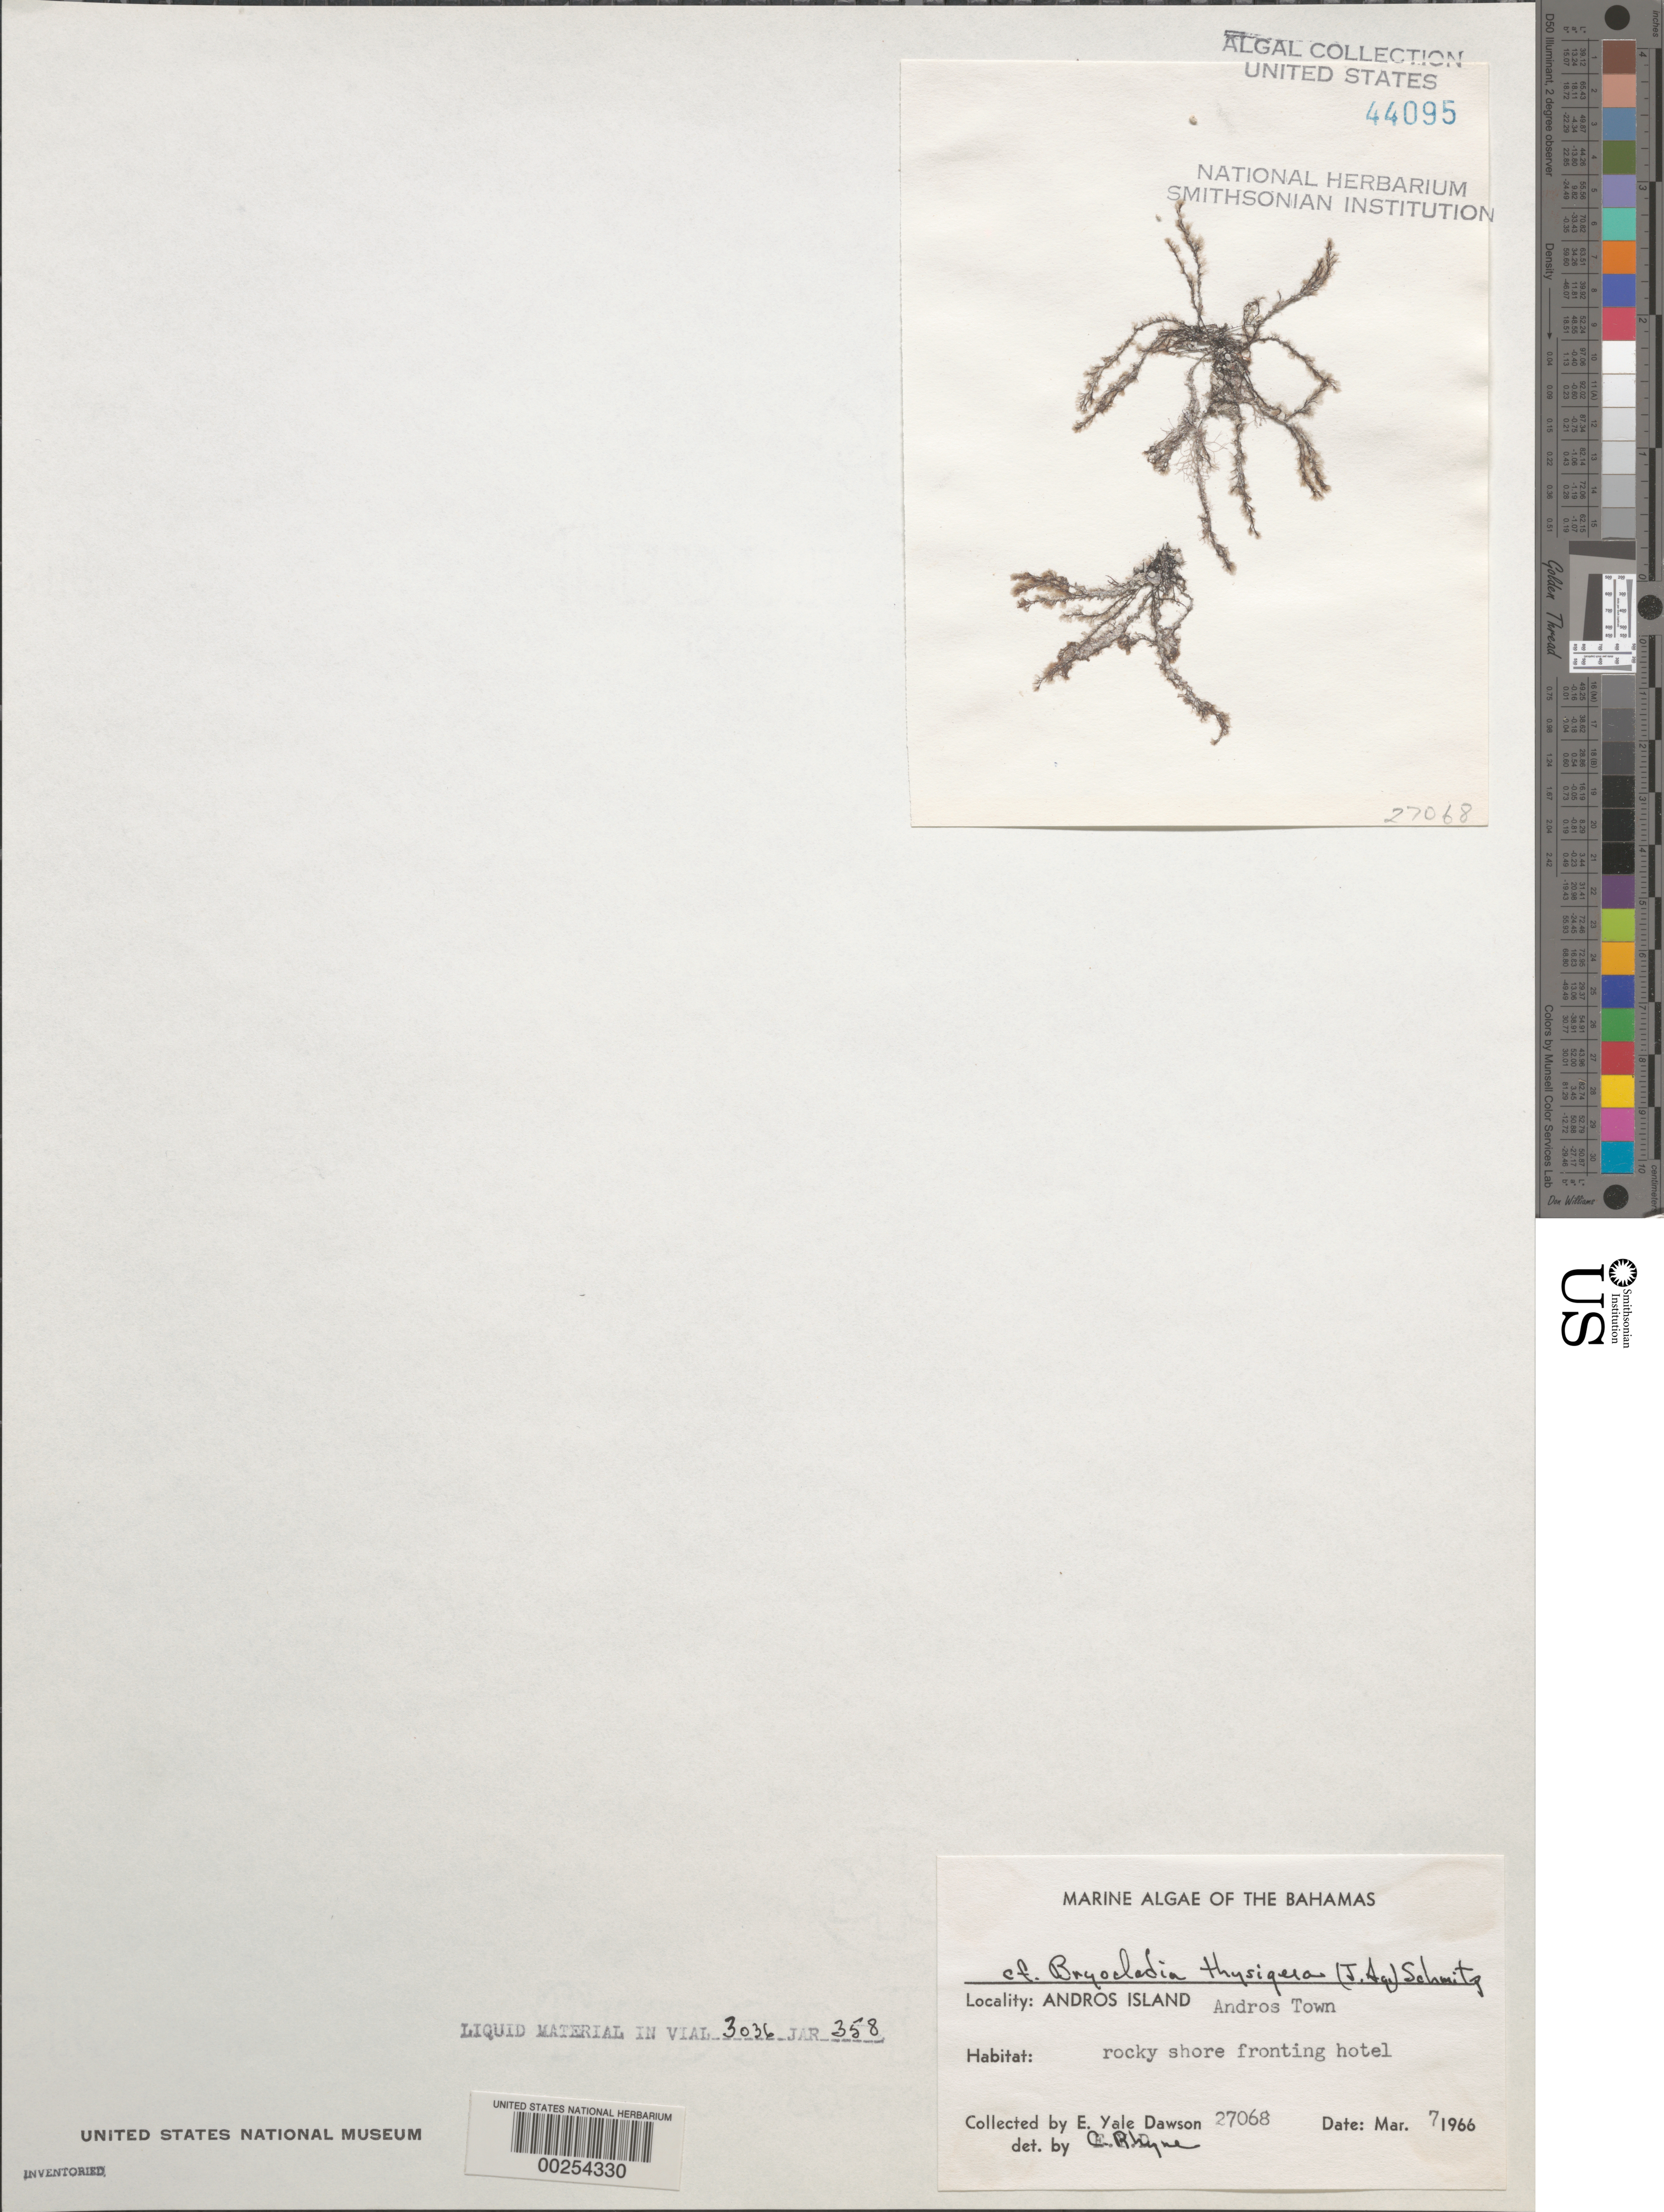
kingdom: Plantae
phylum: Rhodophyta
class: Florideophyceae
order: Ceramiales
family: Rhodomelaceae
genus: Bryocladia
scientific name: Bryocladia thyrsigera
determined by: Rhyne, C. F.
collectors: E. Y. Dawson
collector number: EYD 27068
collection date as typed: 07 Mar 1966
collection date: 1966-03-07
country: Bahamas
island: Andros Island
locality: Andros Town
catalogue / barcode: US 44095